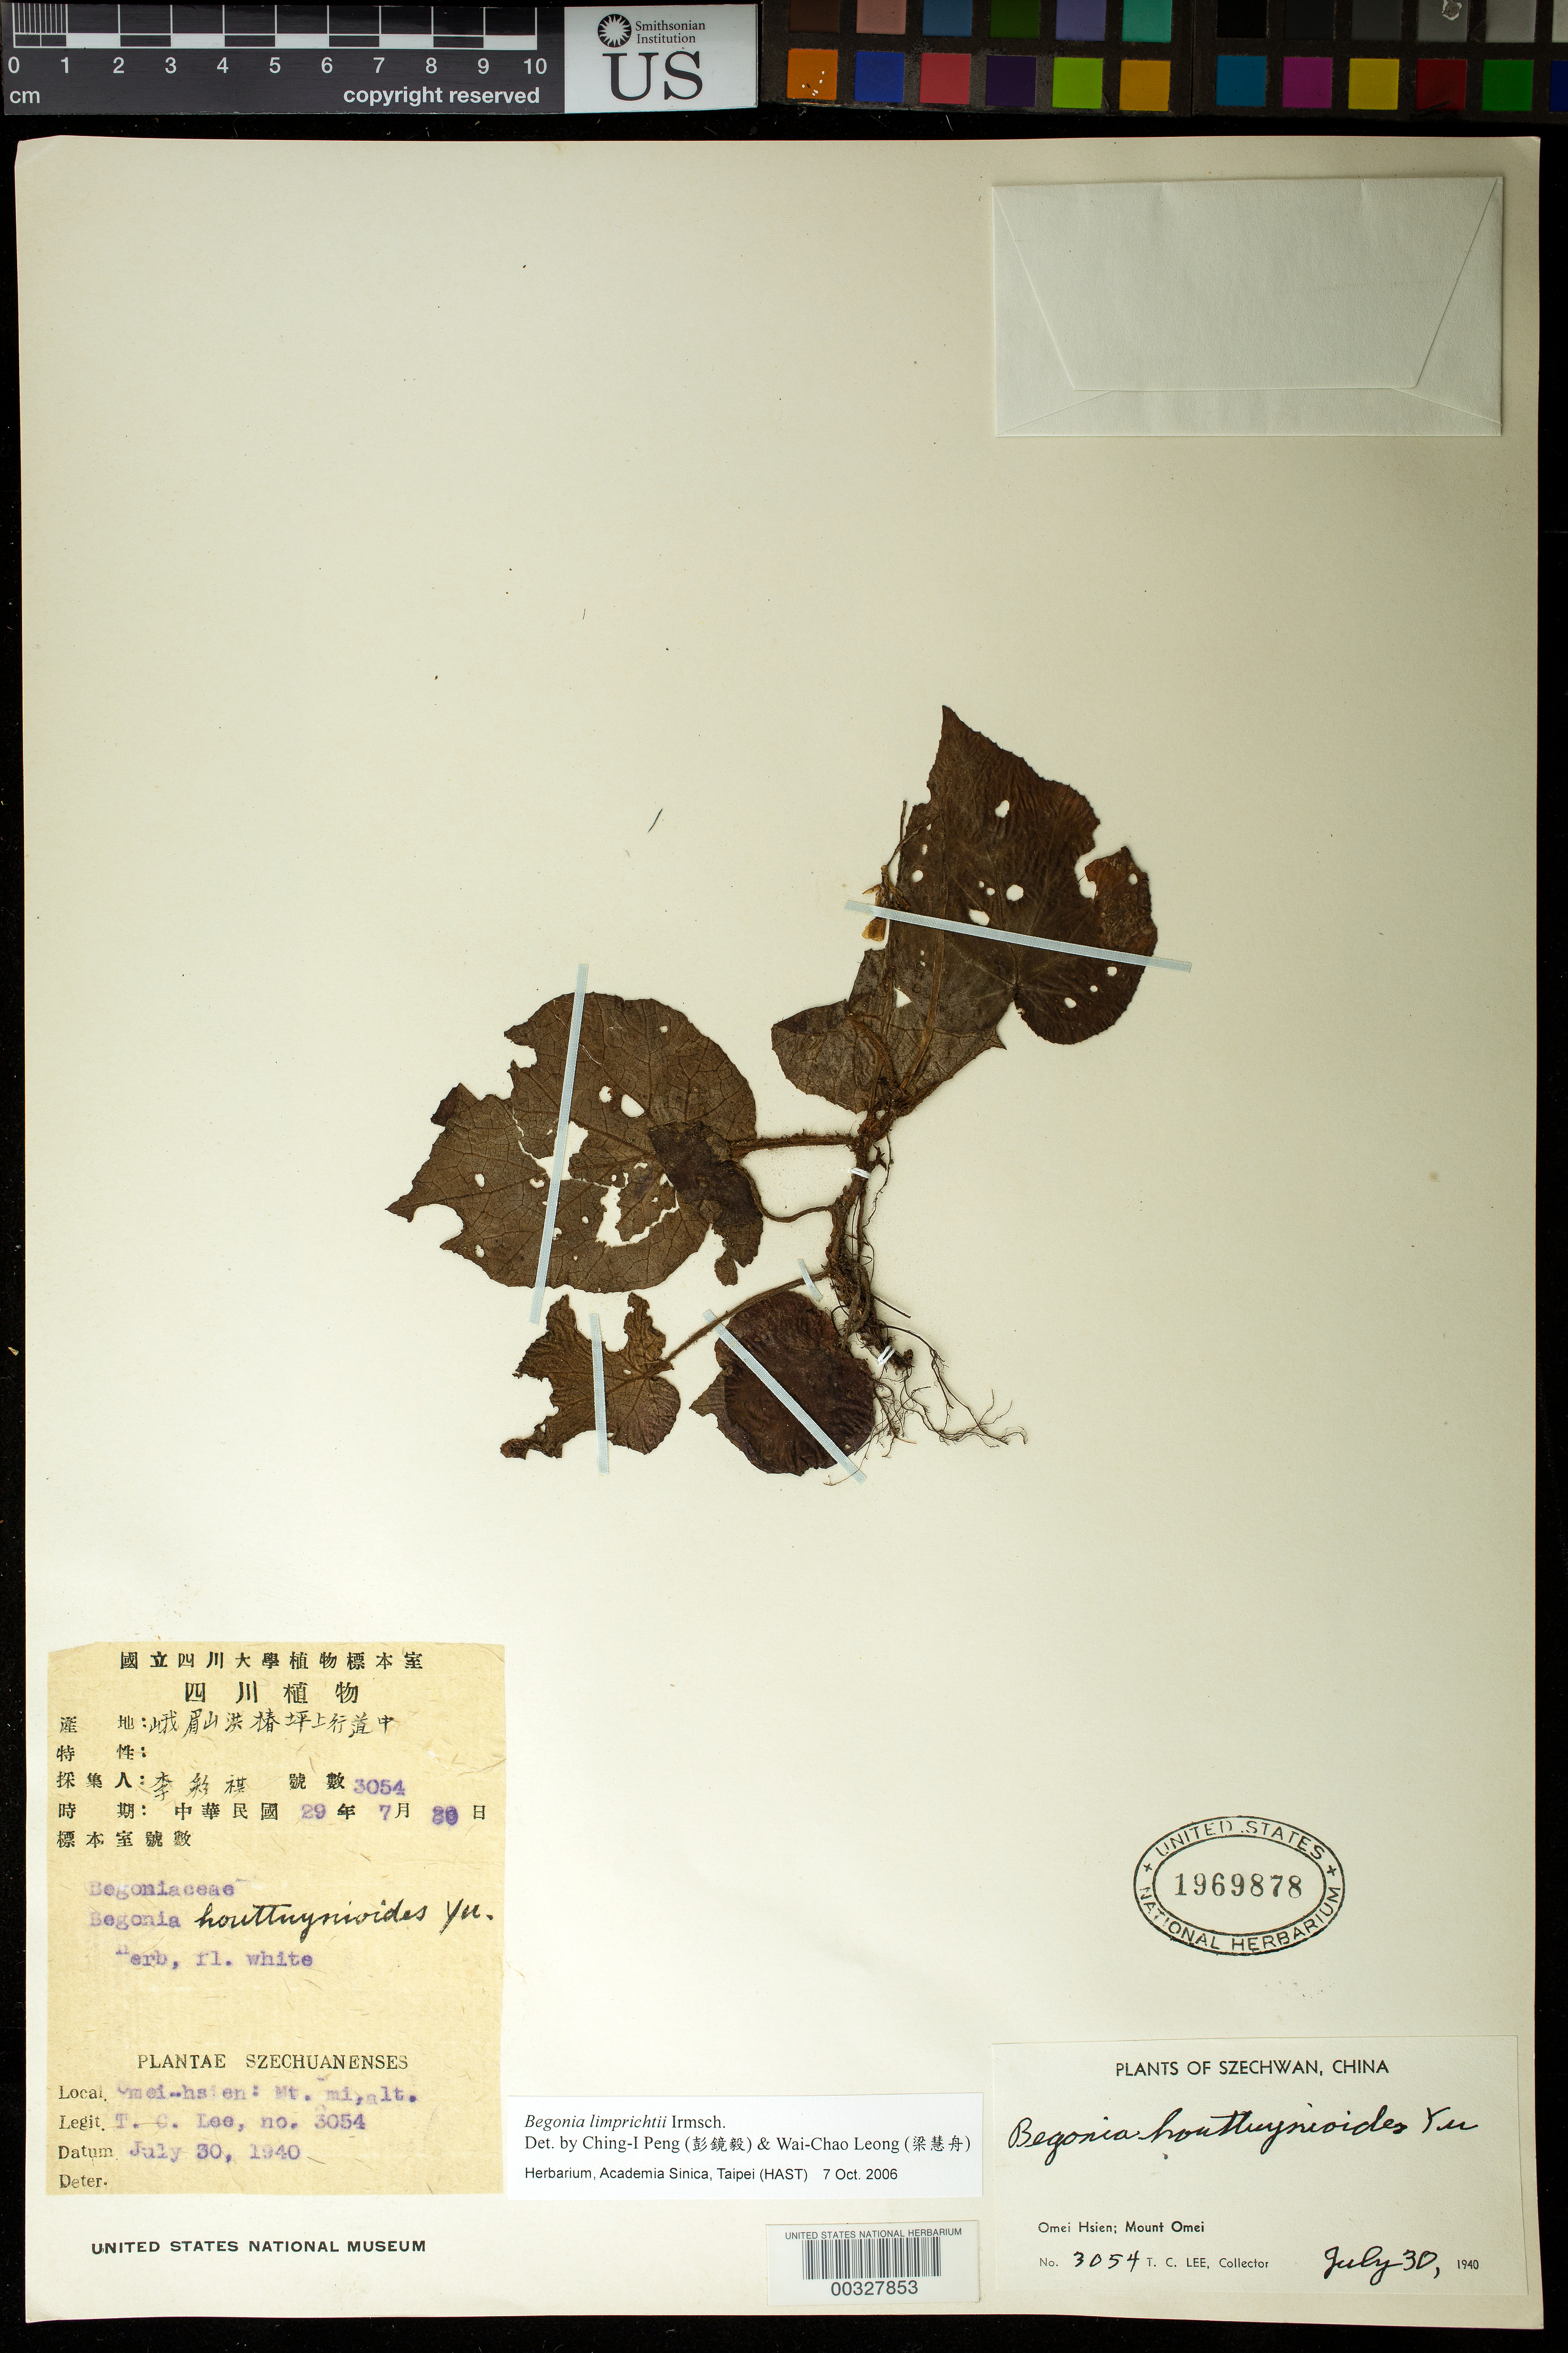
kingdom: Plantae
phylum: Tracheophyta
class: Magnoliopsida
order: Cucurbitales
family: Begoniaceae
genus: Begonia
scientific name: Begonia limprichtii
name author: Irmsch.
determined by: Peng, Ching-I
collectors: T. Lee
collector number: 3054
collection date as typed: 30 Jul 1940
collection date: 1940-07-30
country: China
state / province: Sichuan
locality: Omei hsien, mount omei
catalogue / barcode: US 1969878